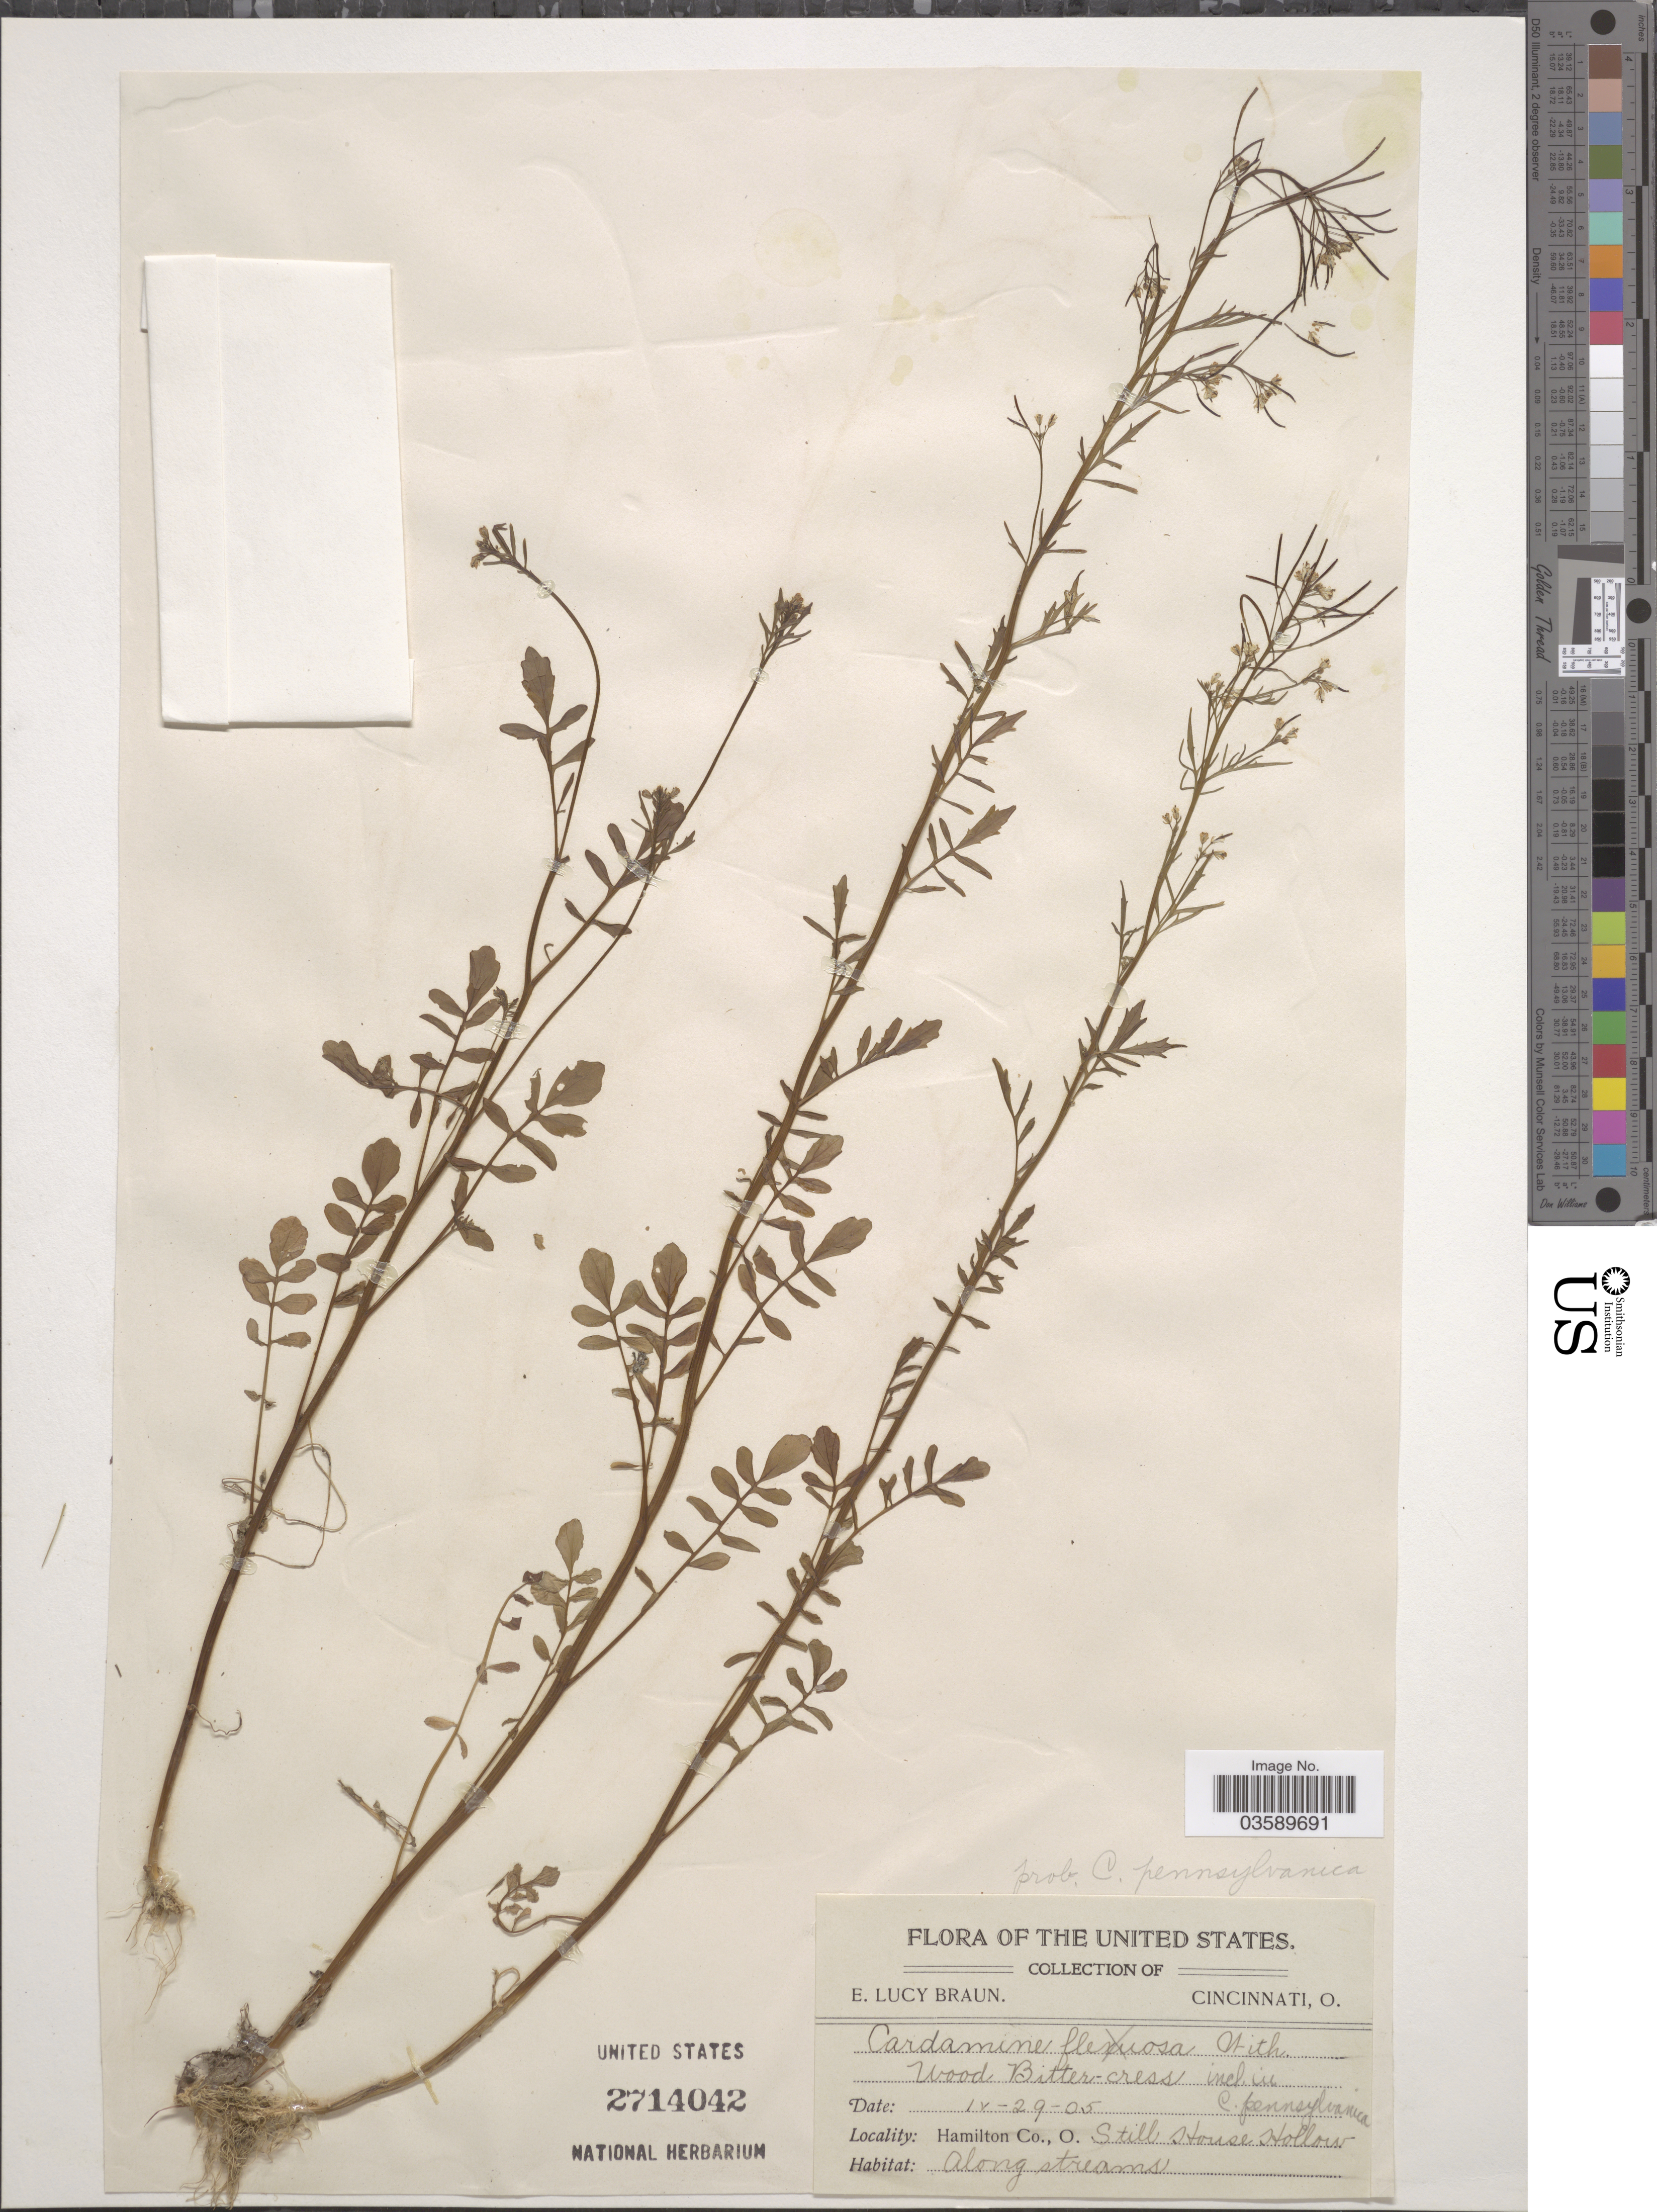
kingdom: Plantae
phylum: Tracheophyta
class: Magnoliopsida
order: Brassicales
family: Brassicaceae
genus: Cardamine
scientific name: Cardamine pensylvanica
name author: Muhl. ex Willd.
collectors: E. L. Braun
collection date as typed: Transcribed d/m/y: 29/4/5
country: United States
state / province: Ohio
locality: Hamilton Co., Still House Hollow. Along streams.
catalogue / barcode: US 2714042